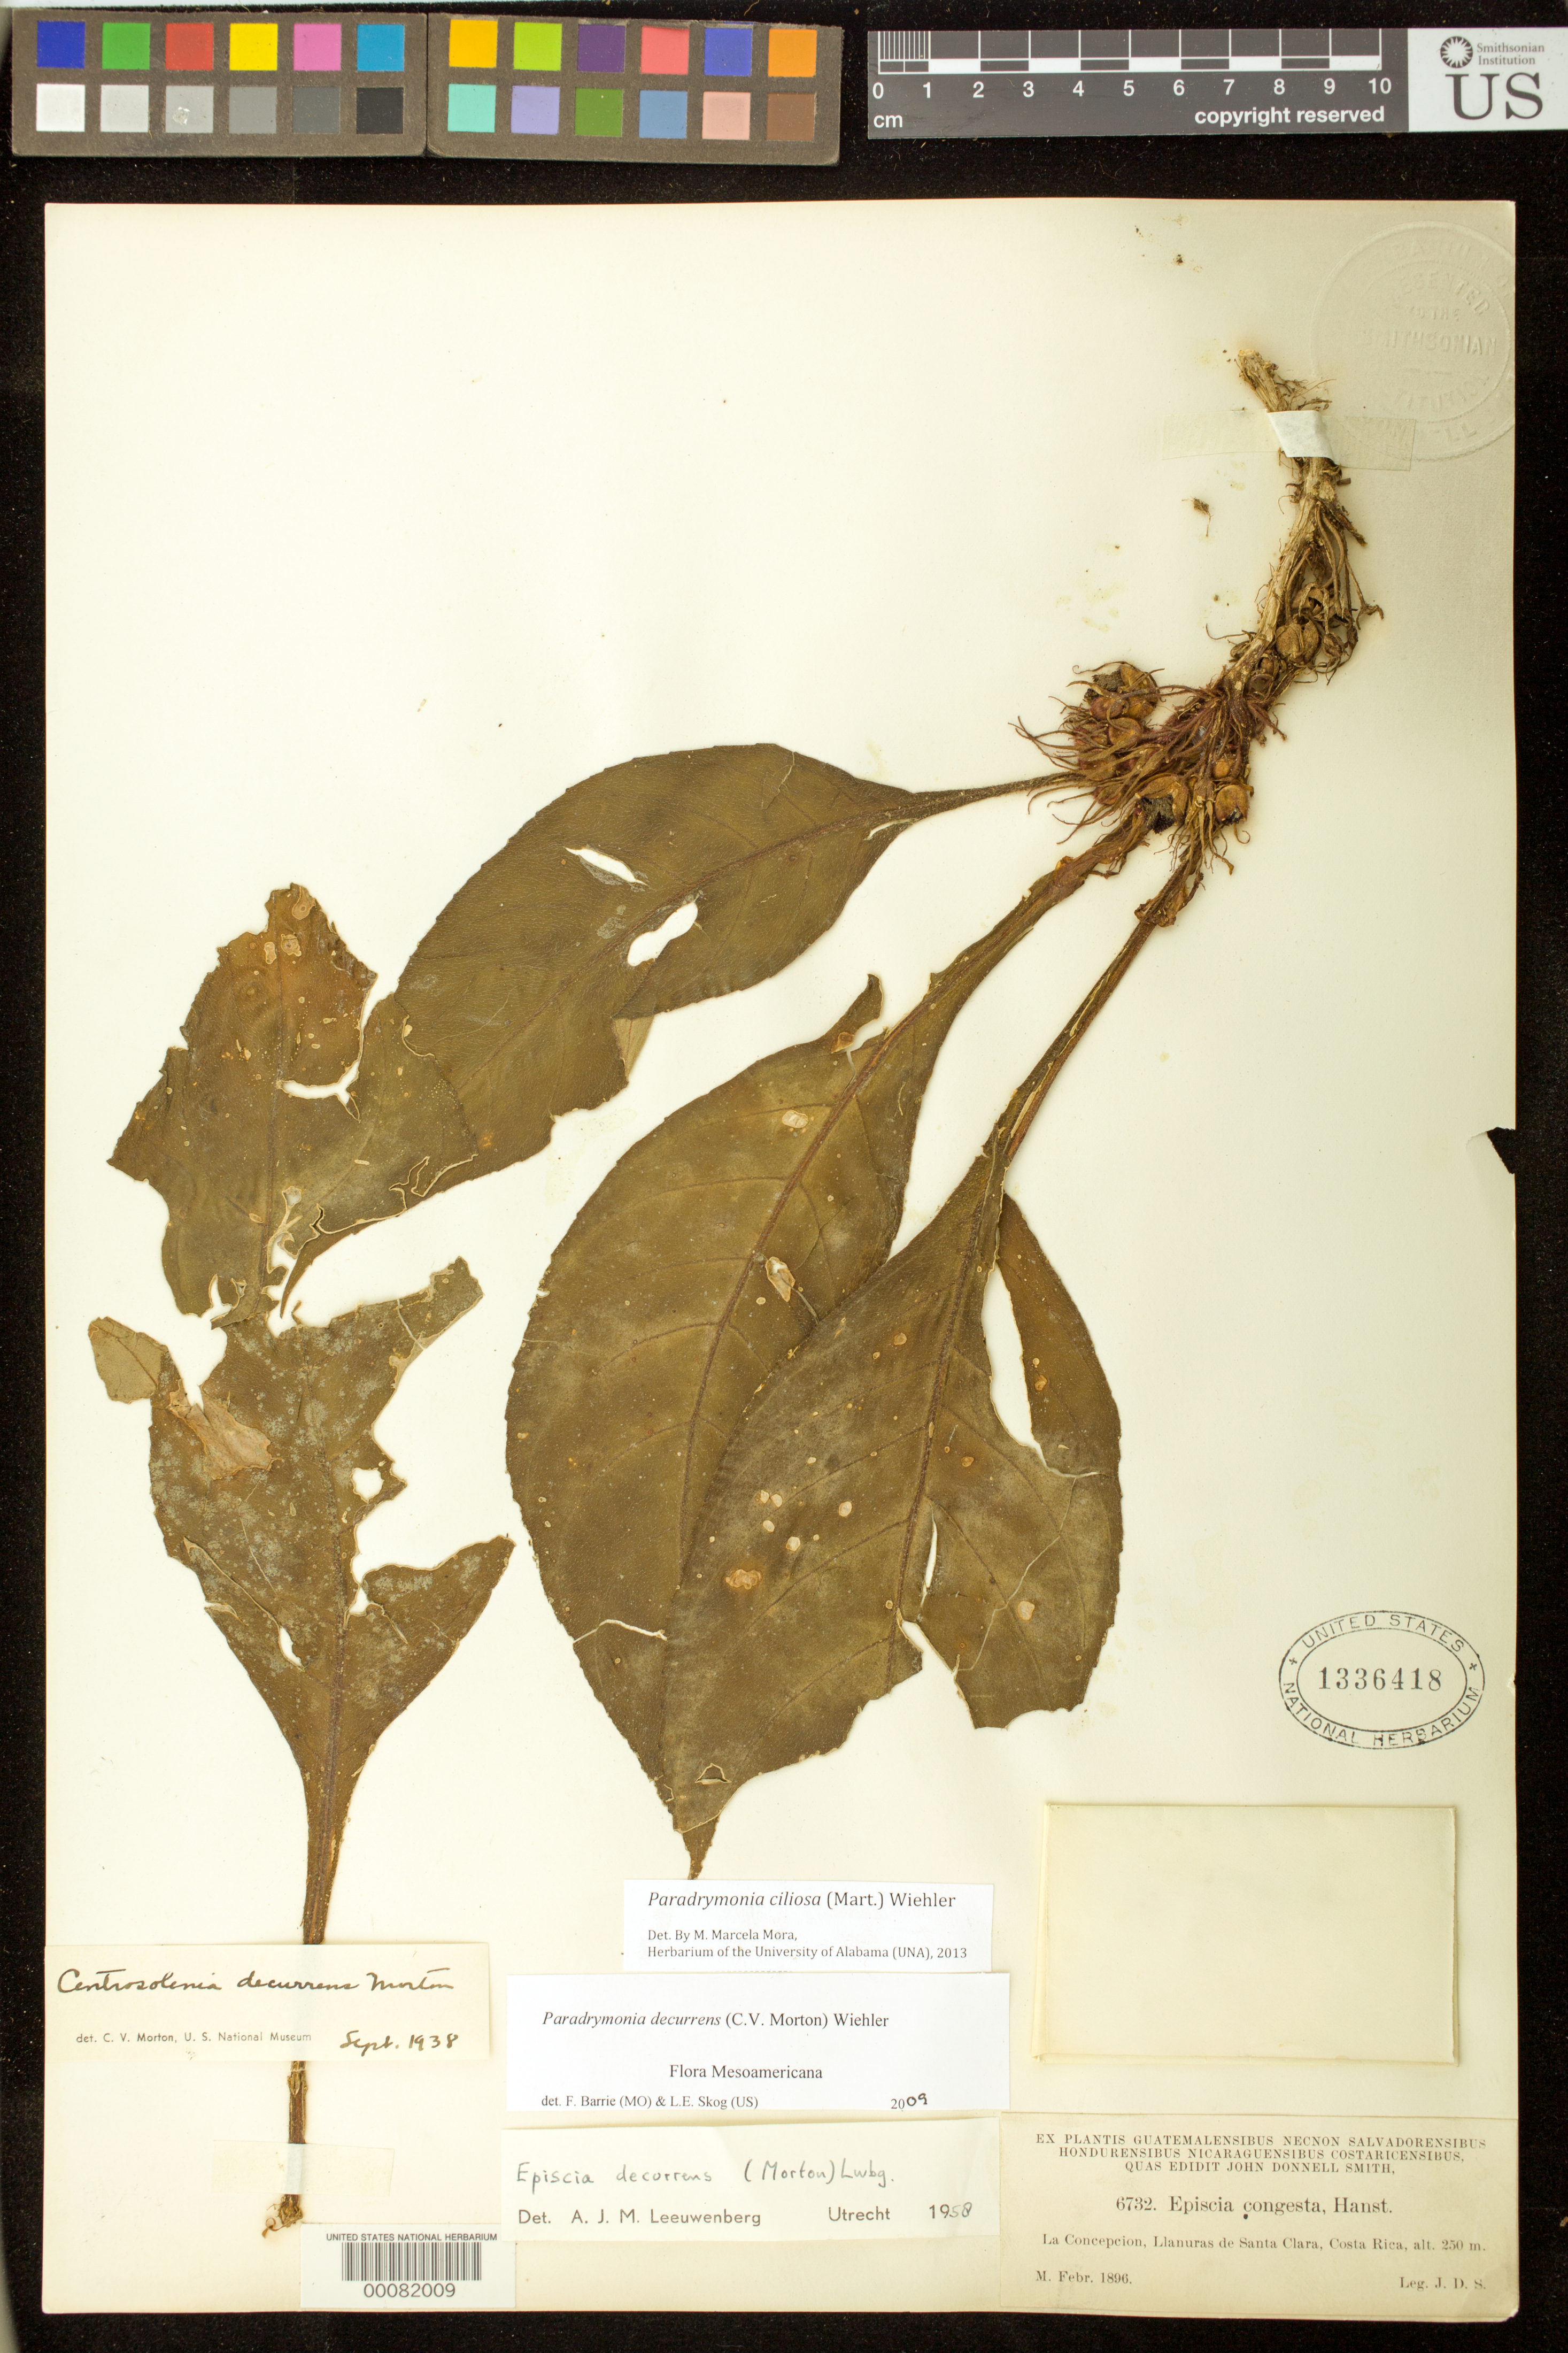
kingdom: Plantae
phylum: Tracheophyta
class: Magnoliopsida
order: Lamiales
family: Gesneriaceae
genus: Paradrymonia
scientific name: Paradrymonia ciliosa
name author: (Mart.) Wiehler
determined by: Mora, M. Marcela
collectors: J. Donnell Smith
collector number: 6732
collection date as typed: Feb 1896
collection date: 1896-02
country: Costa Rica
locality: La Concepcion, Llanuras de Santa Clara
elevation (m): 250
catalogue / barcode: US 1336418